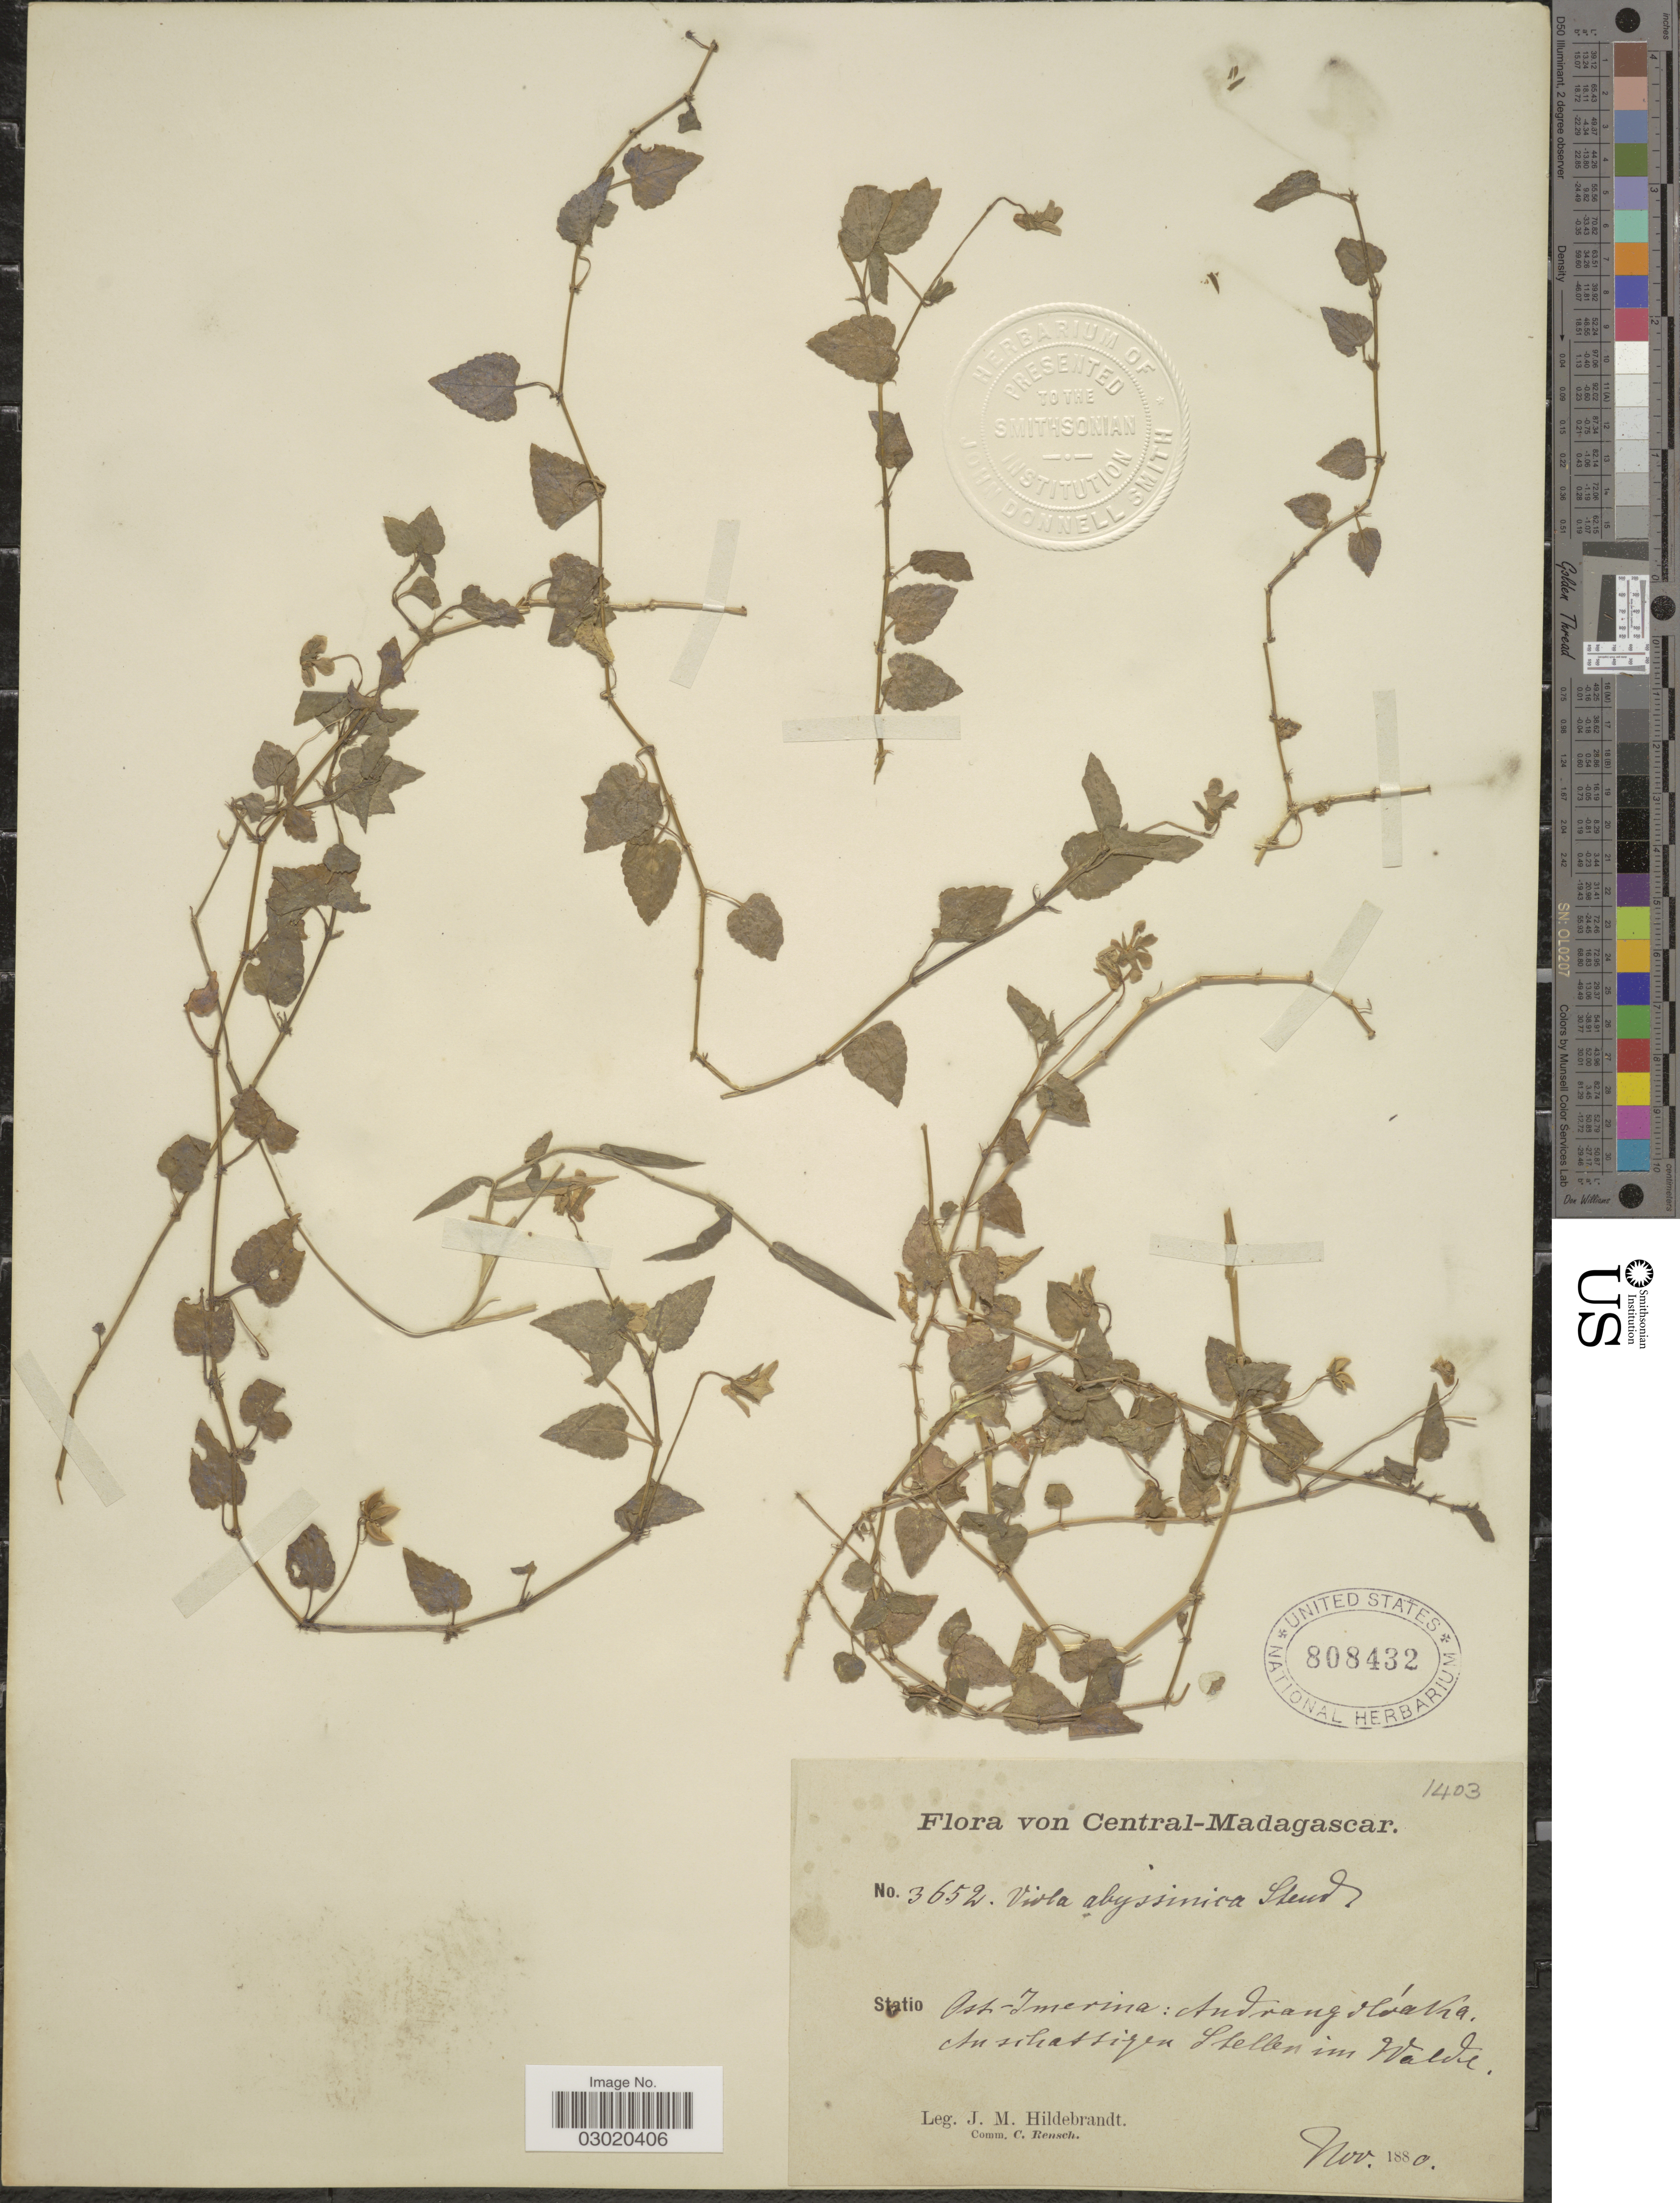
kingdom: Plantae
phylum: Tracheophyta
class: Magnoliopsida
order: Malpighiales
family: Violaceae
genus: Viola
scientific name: Viola abyssinica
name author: Steud. ex Oliv.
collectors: J. Hildebrandt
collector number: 3652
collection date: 1880-11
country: Madagascar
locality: Central-Madagascar. Ost-Imerina: Andrangoloaka. Ansihassigen Stellen im Walde.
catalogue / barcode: US 808432